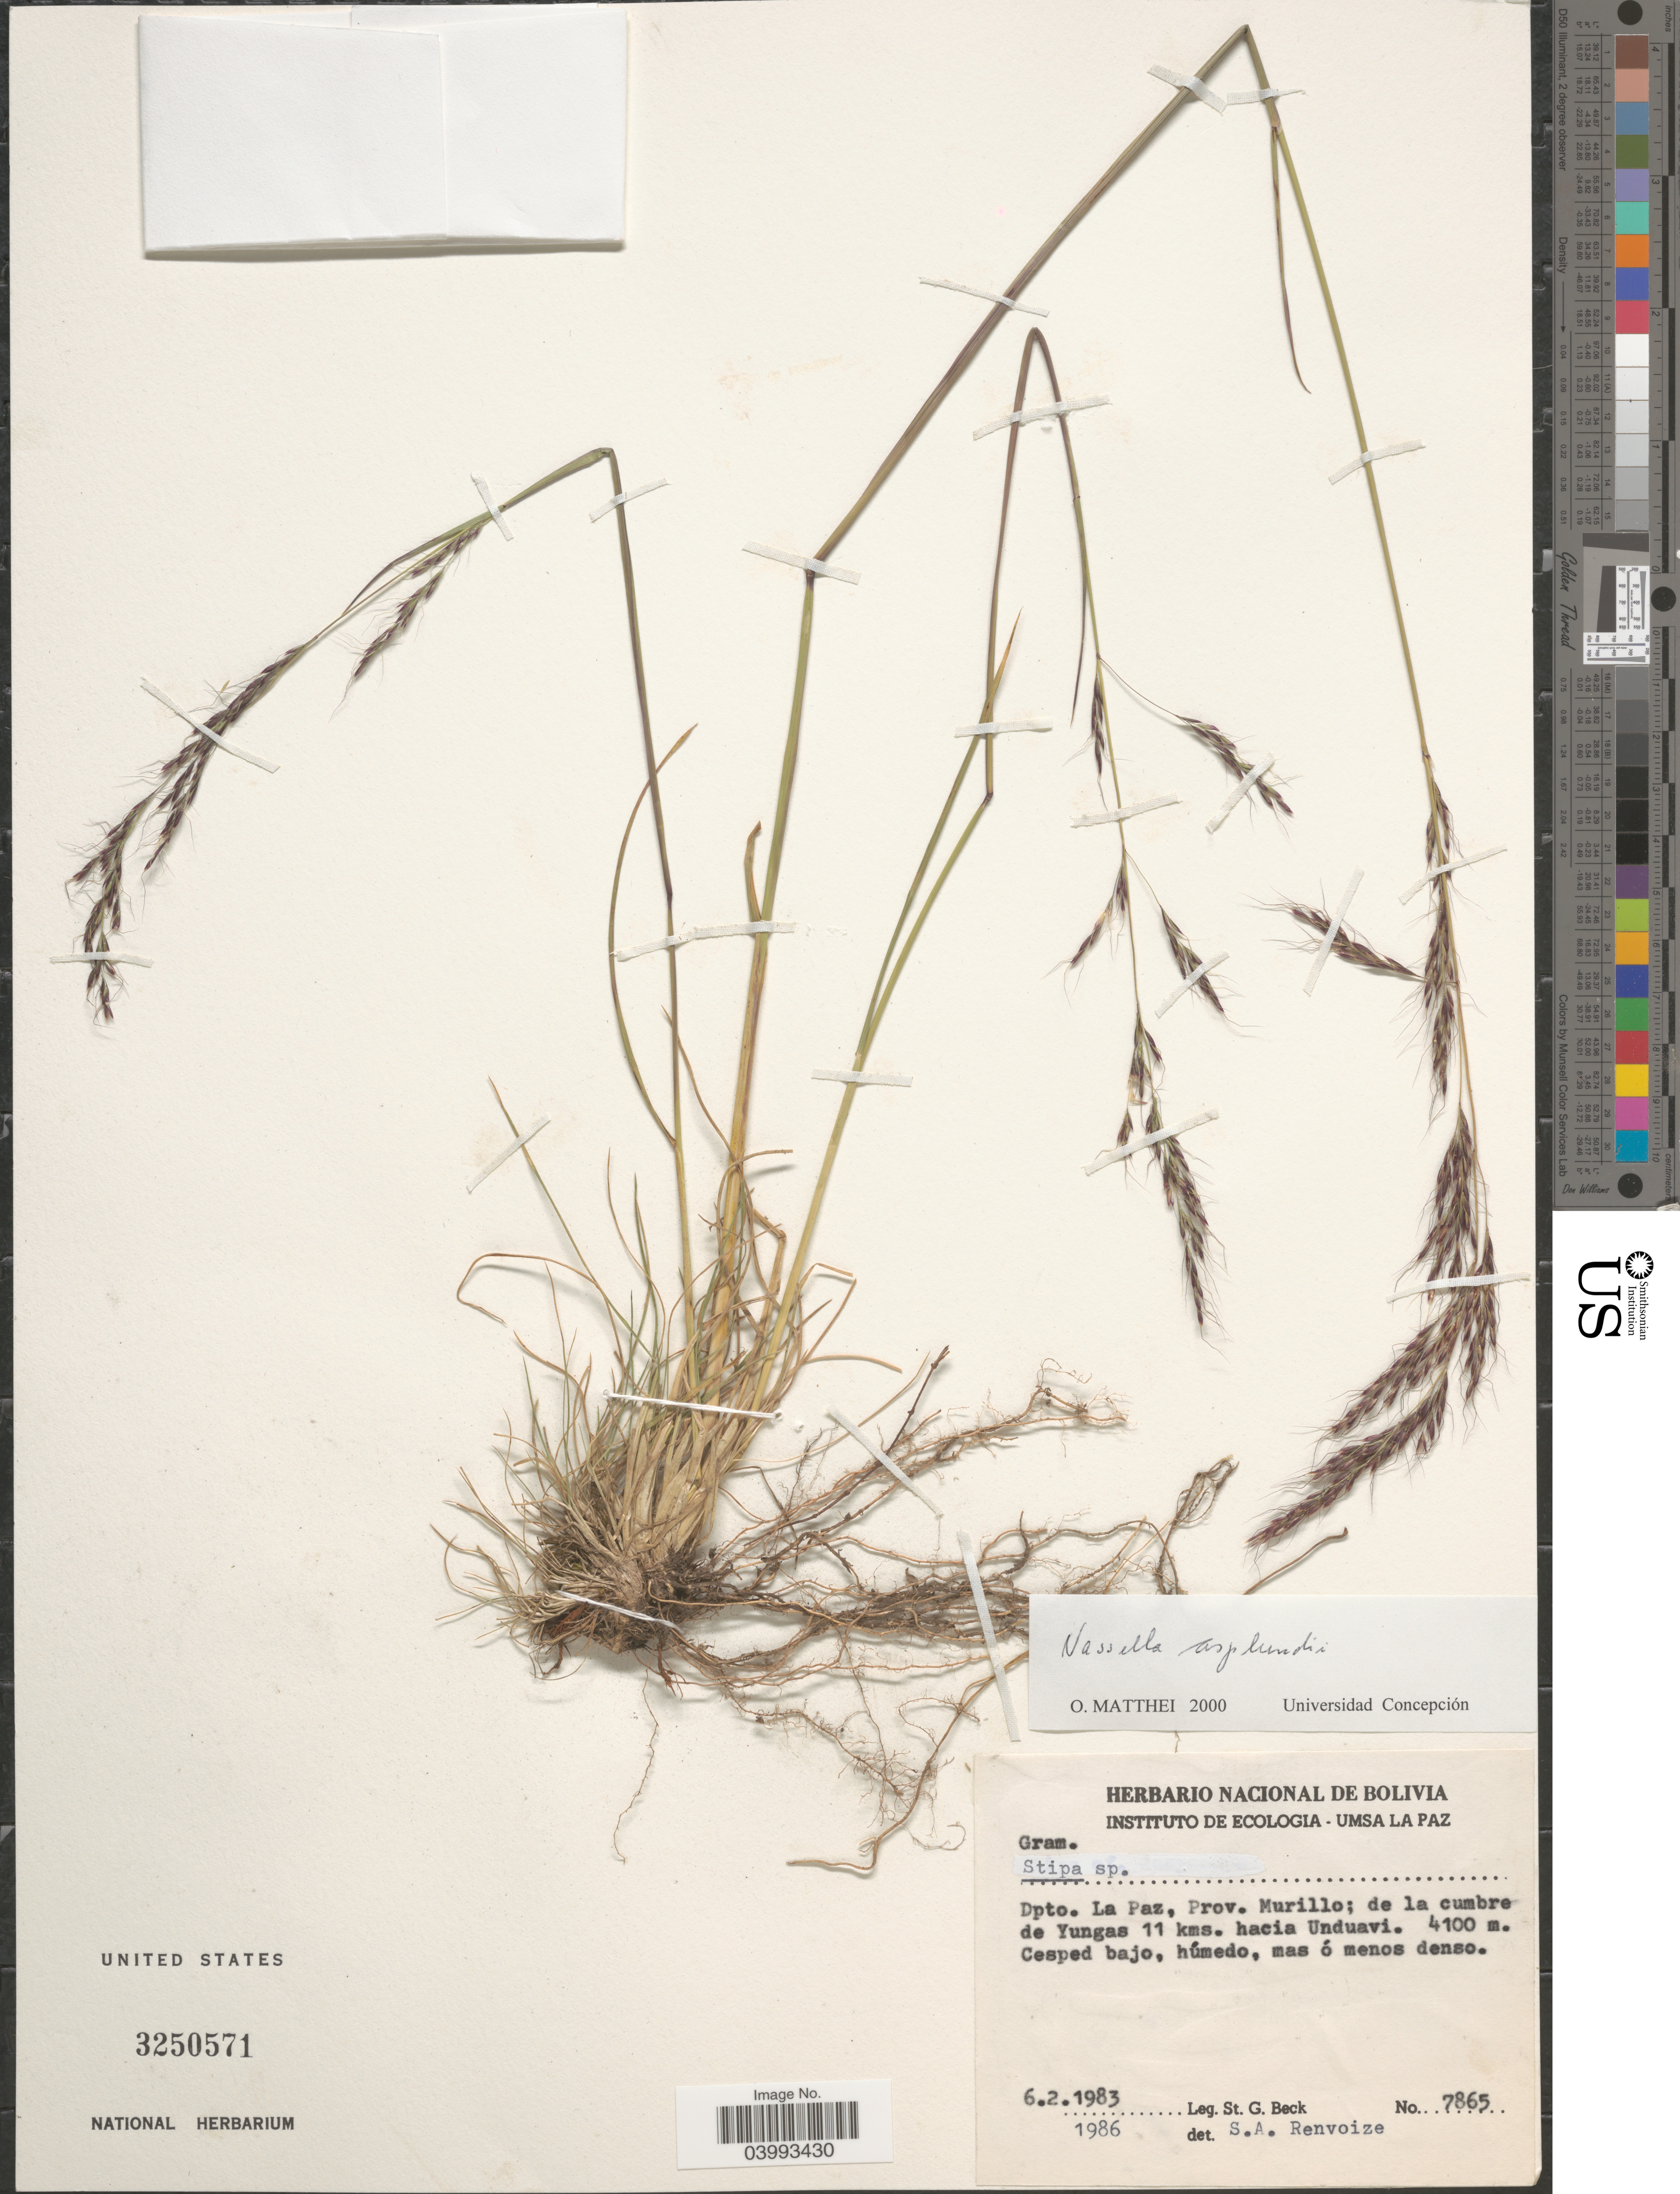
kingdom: Plantae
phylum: Tracheophyta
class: Liliopsida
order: Poales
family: Poaceae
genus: Nassella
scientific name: Nassella asplundii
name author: Hitchc.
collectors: S. G. Beck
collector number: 7865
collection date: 1983-02-06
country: Bolivia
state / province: La Paz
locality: Dpto. La Paz, Prov. Murillo; de la cumbre de Yungas 11 kms. hacia Unduavi.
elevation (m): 4100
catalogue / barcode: US 3250571